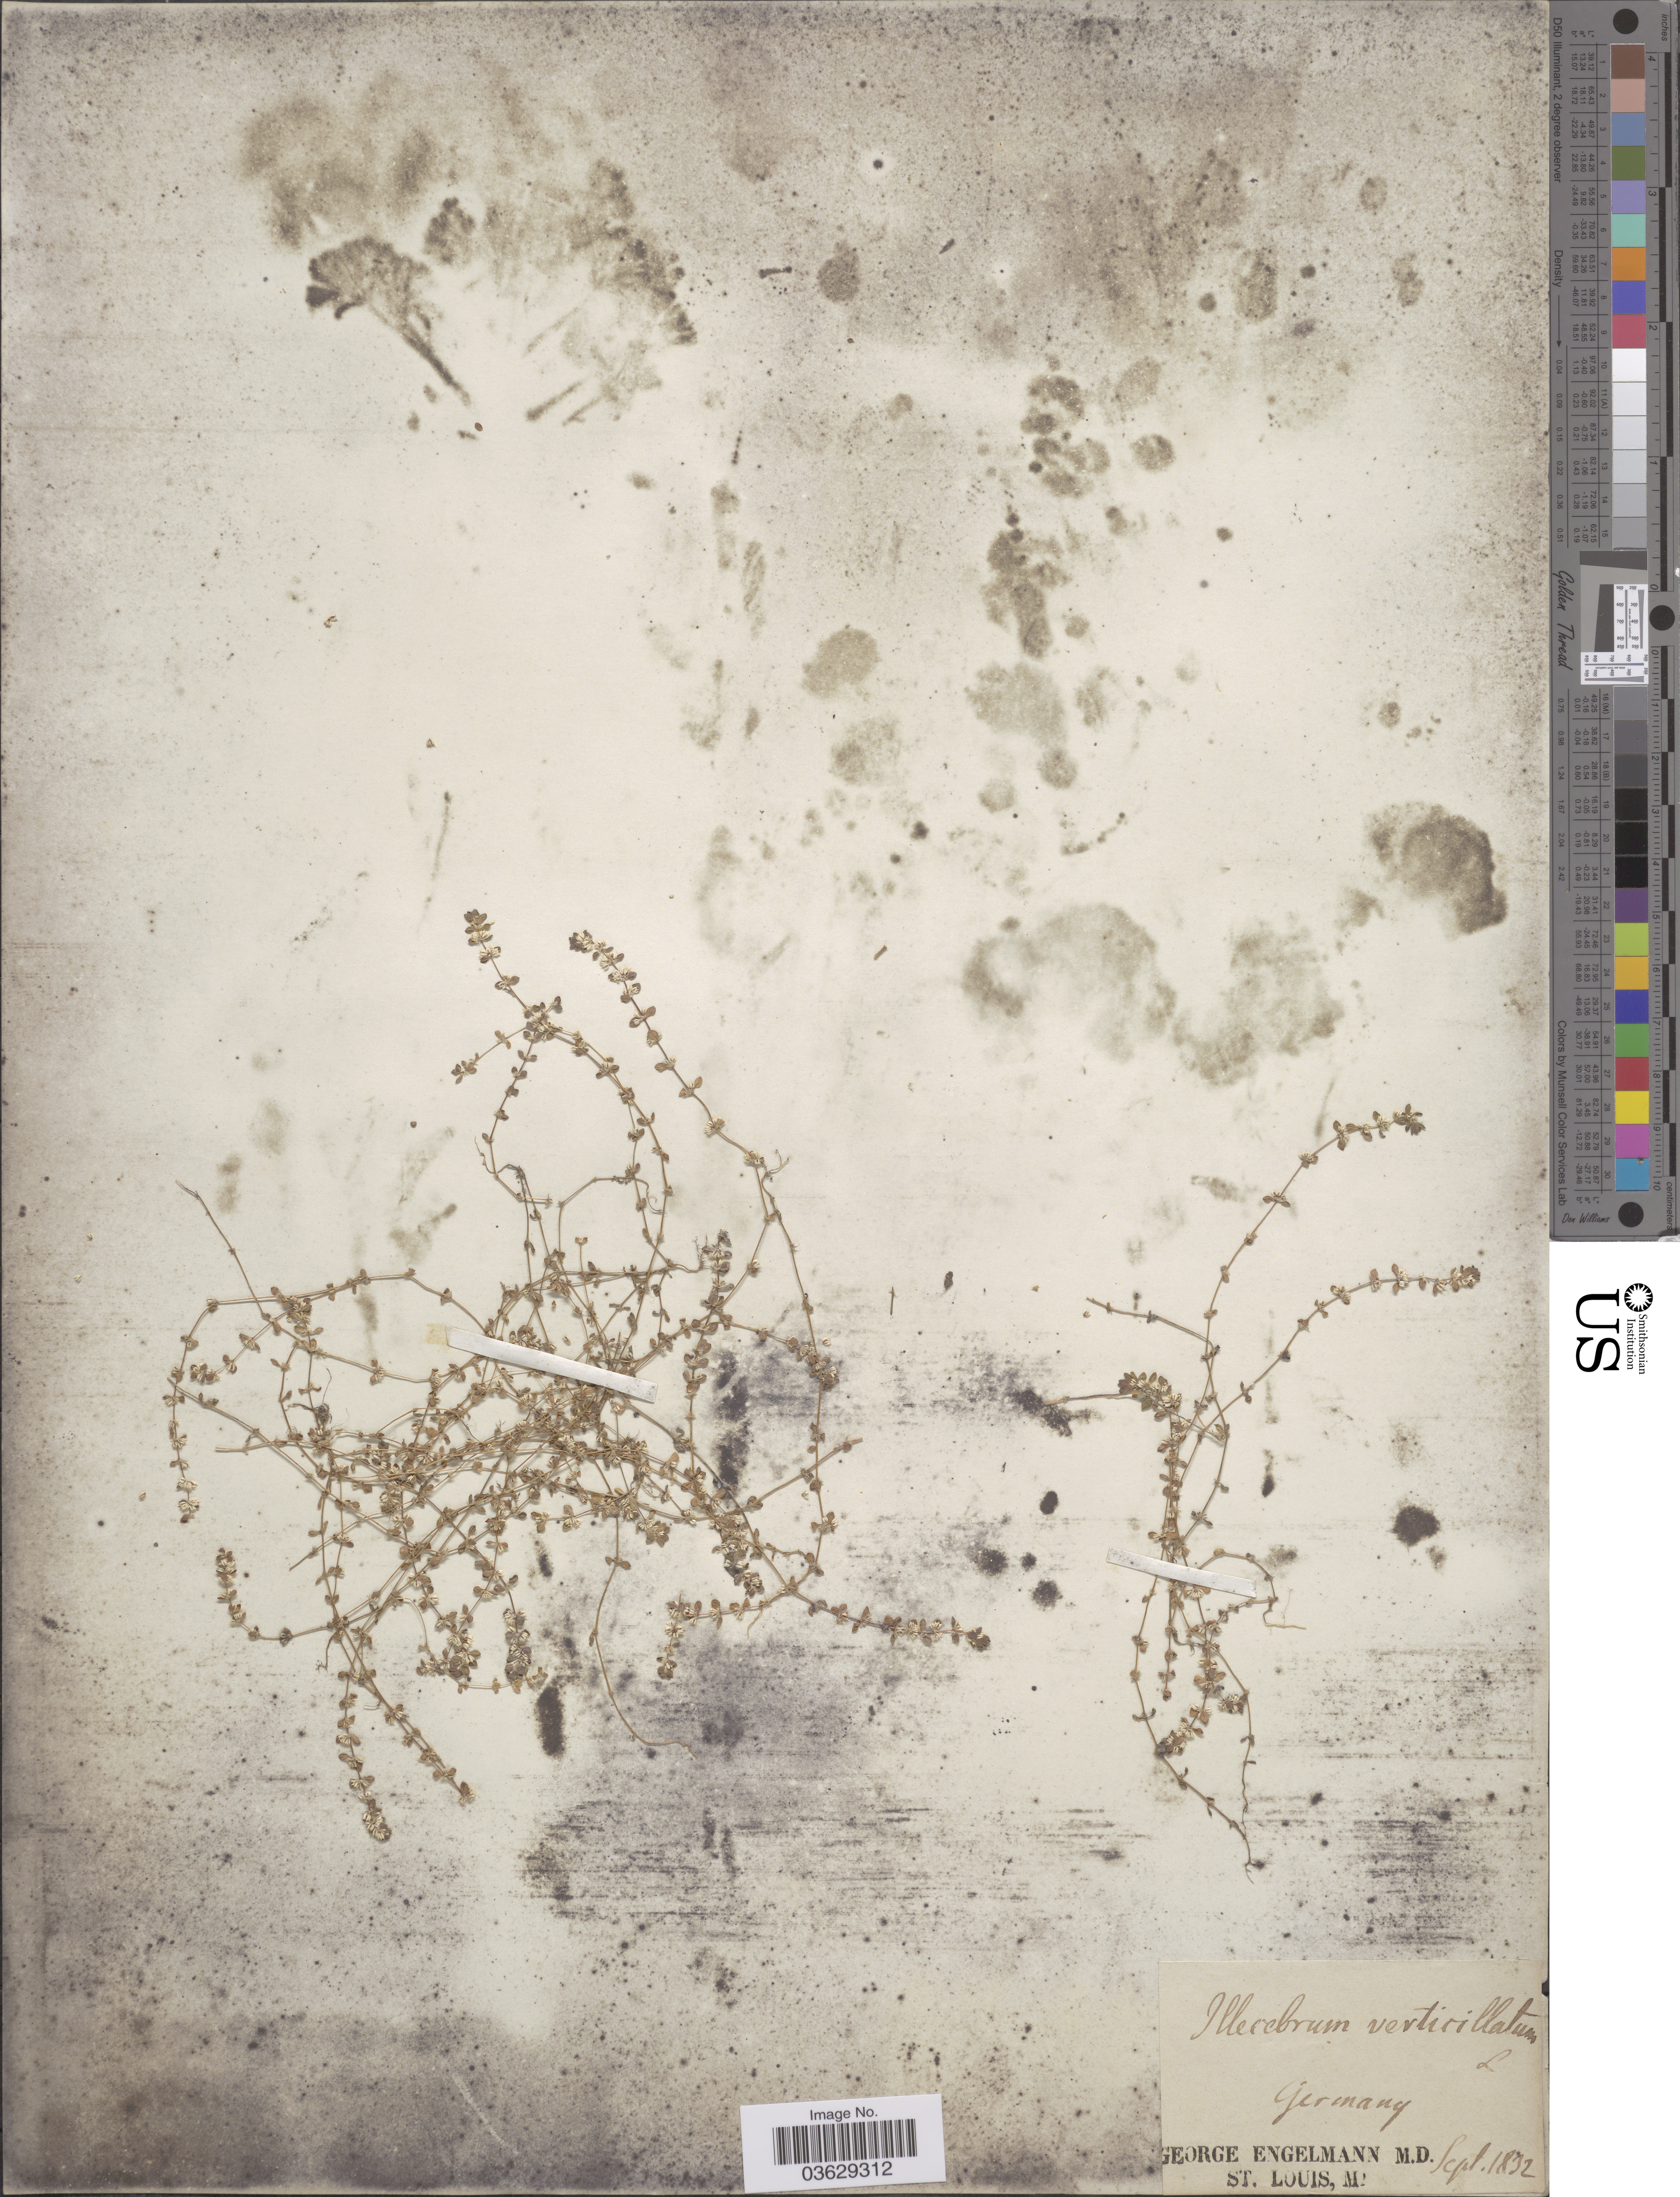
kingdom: Plantae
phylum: Tracheophyta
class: Magnoliopsida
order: Caryophyllales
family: Caryophyllaceae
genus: Illecebrum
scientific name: Illecebrum verticillatum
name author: L.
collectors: G. Engelmann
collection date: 1832-09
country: Germany